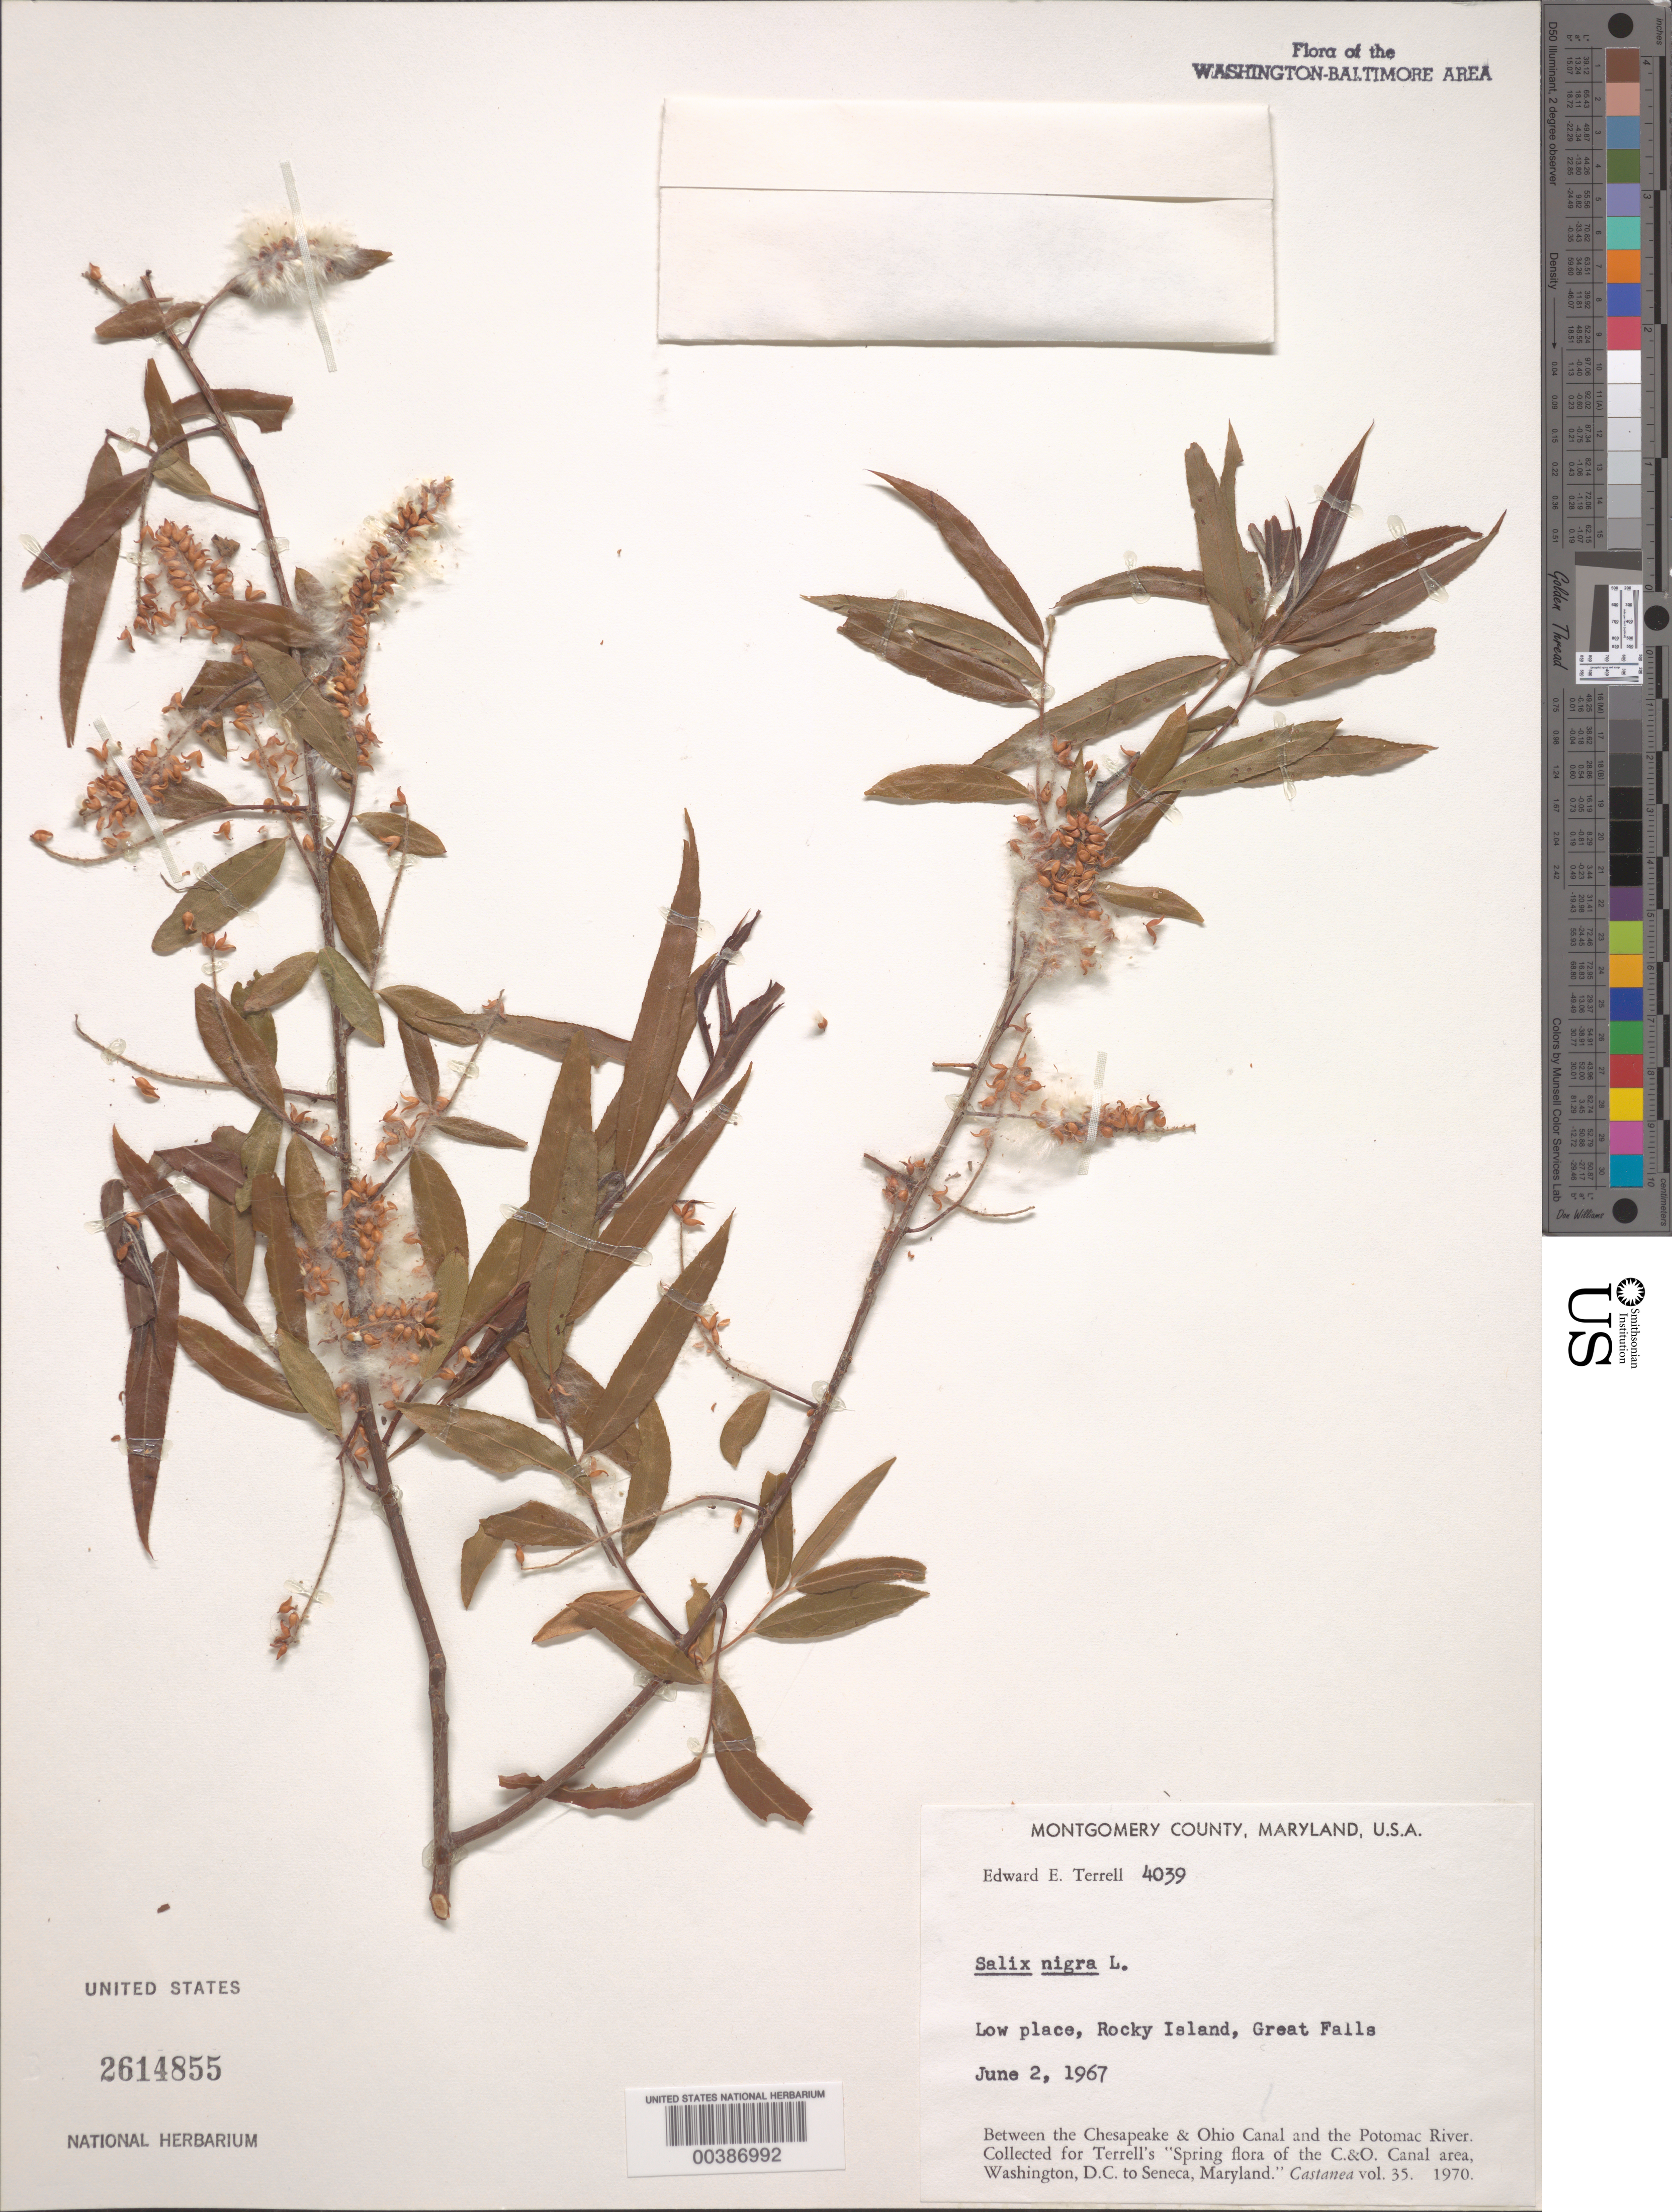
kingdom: Plantae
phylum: Tracheophyta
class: Magnoliopsida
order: Malpighiales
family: Salicaceae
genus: Salix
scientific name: Salix nigra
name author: Marshall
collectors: E. E. Terrell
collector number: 4039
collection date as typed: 02 Jun 1967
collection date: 1967-06-02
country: United States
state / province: Maryland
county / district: Montgomery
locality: Rocky Island, Great Falls C. & O. Canal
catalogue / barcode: US 2614855